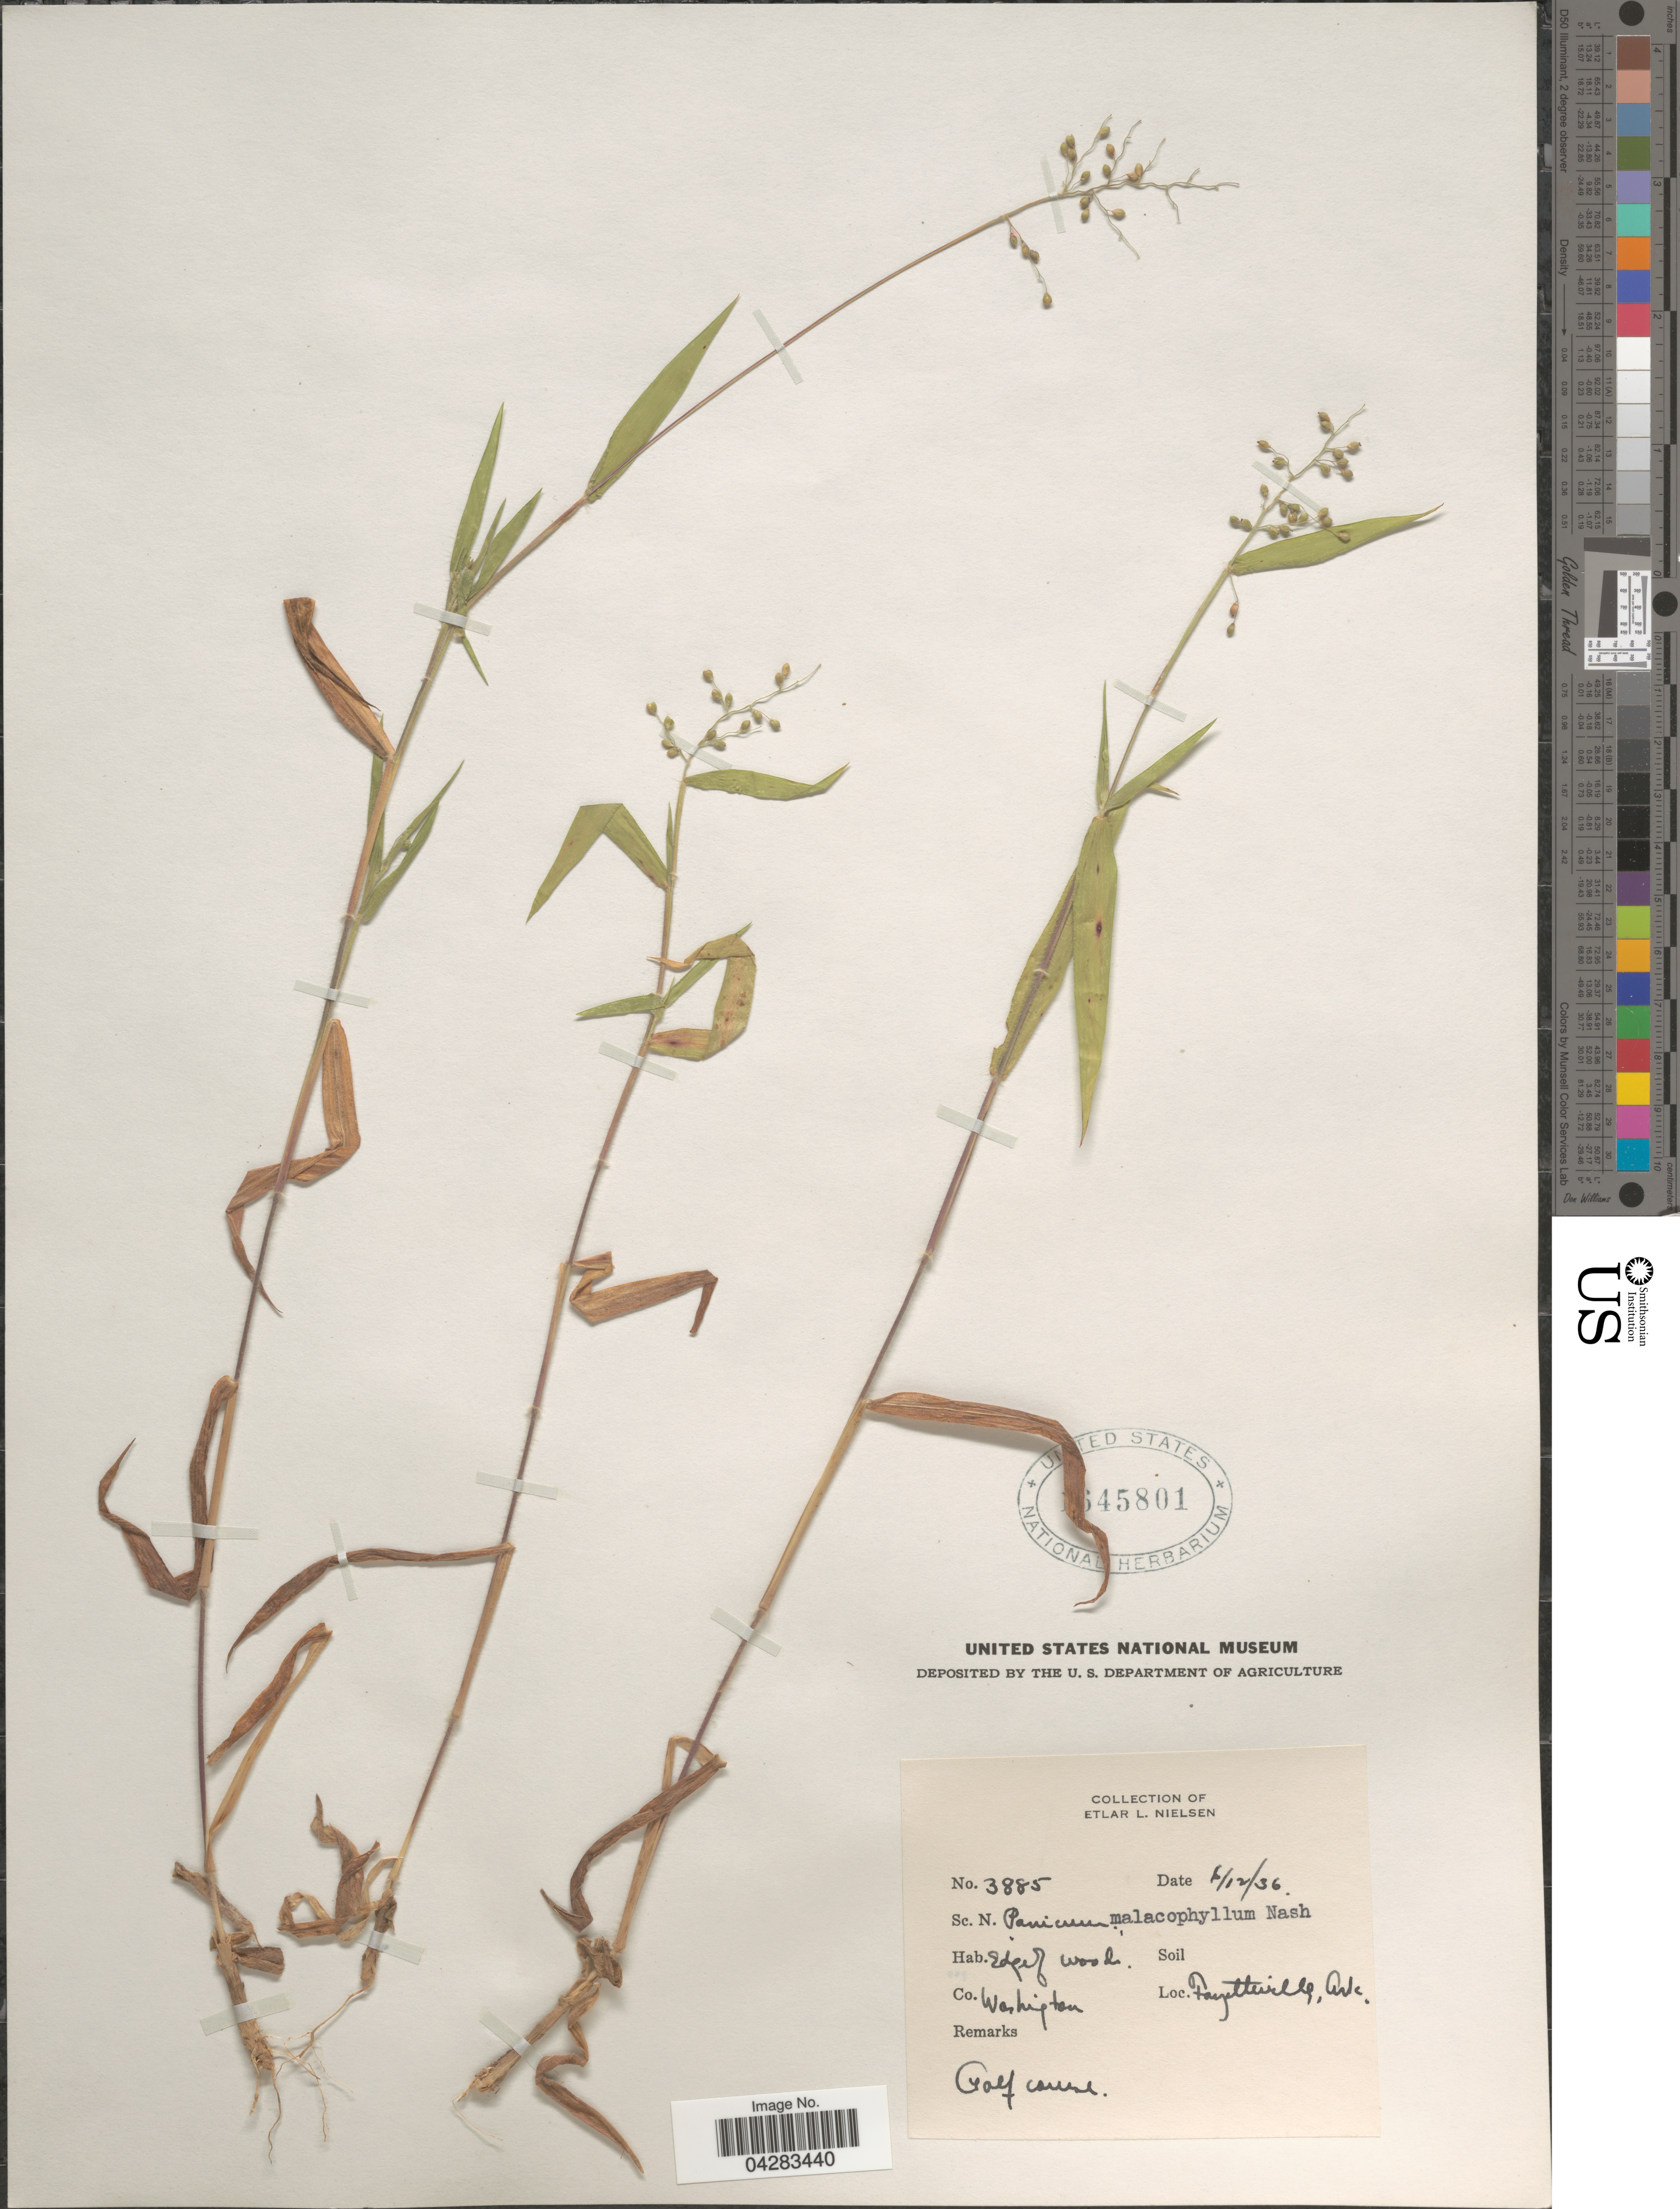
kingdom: Plantae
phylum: Tracheophyta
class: Liliopsida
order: Poales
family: Poaceae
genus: Dichanthelium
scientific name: Dichanthelium malacophyllum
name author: (Nash) Gould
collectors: E. L. Nielsen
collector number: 3885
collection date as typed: Transcribed d/m/y: 12/6/36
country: United States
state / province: Arkansas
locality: Co. Washington. Fayetteville. Golf course.